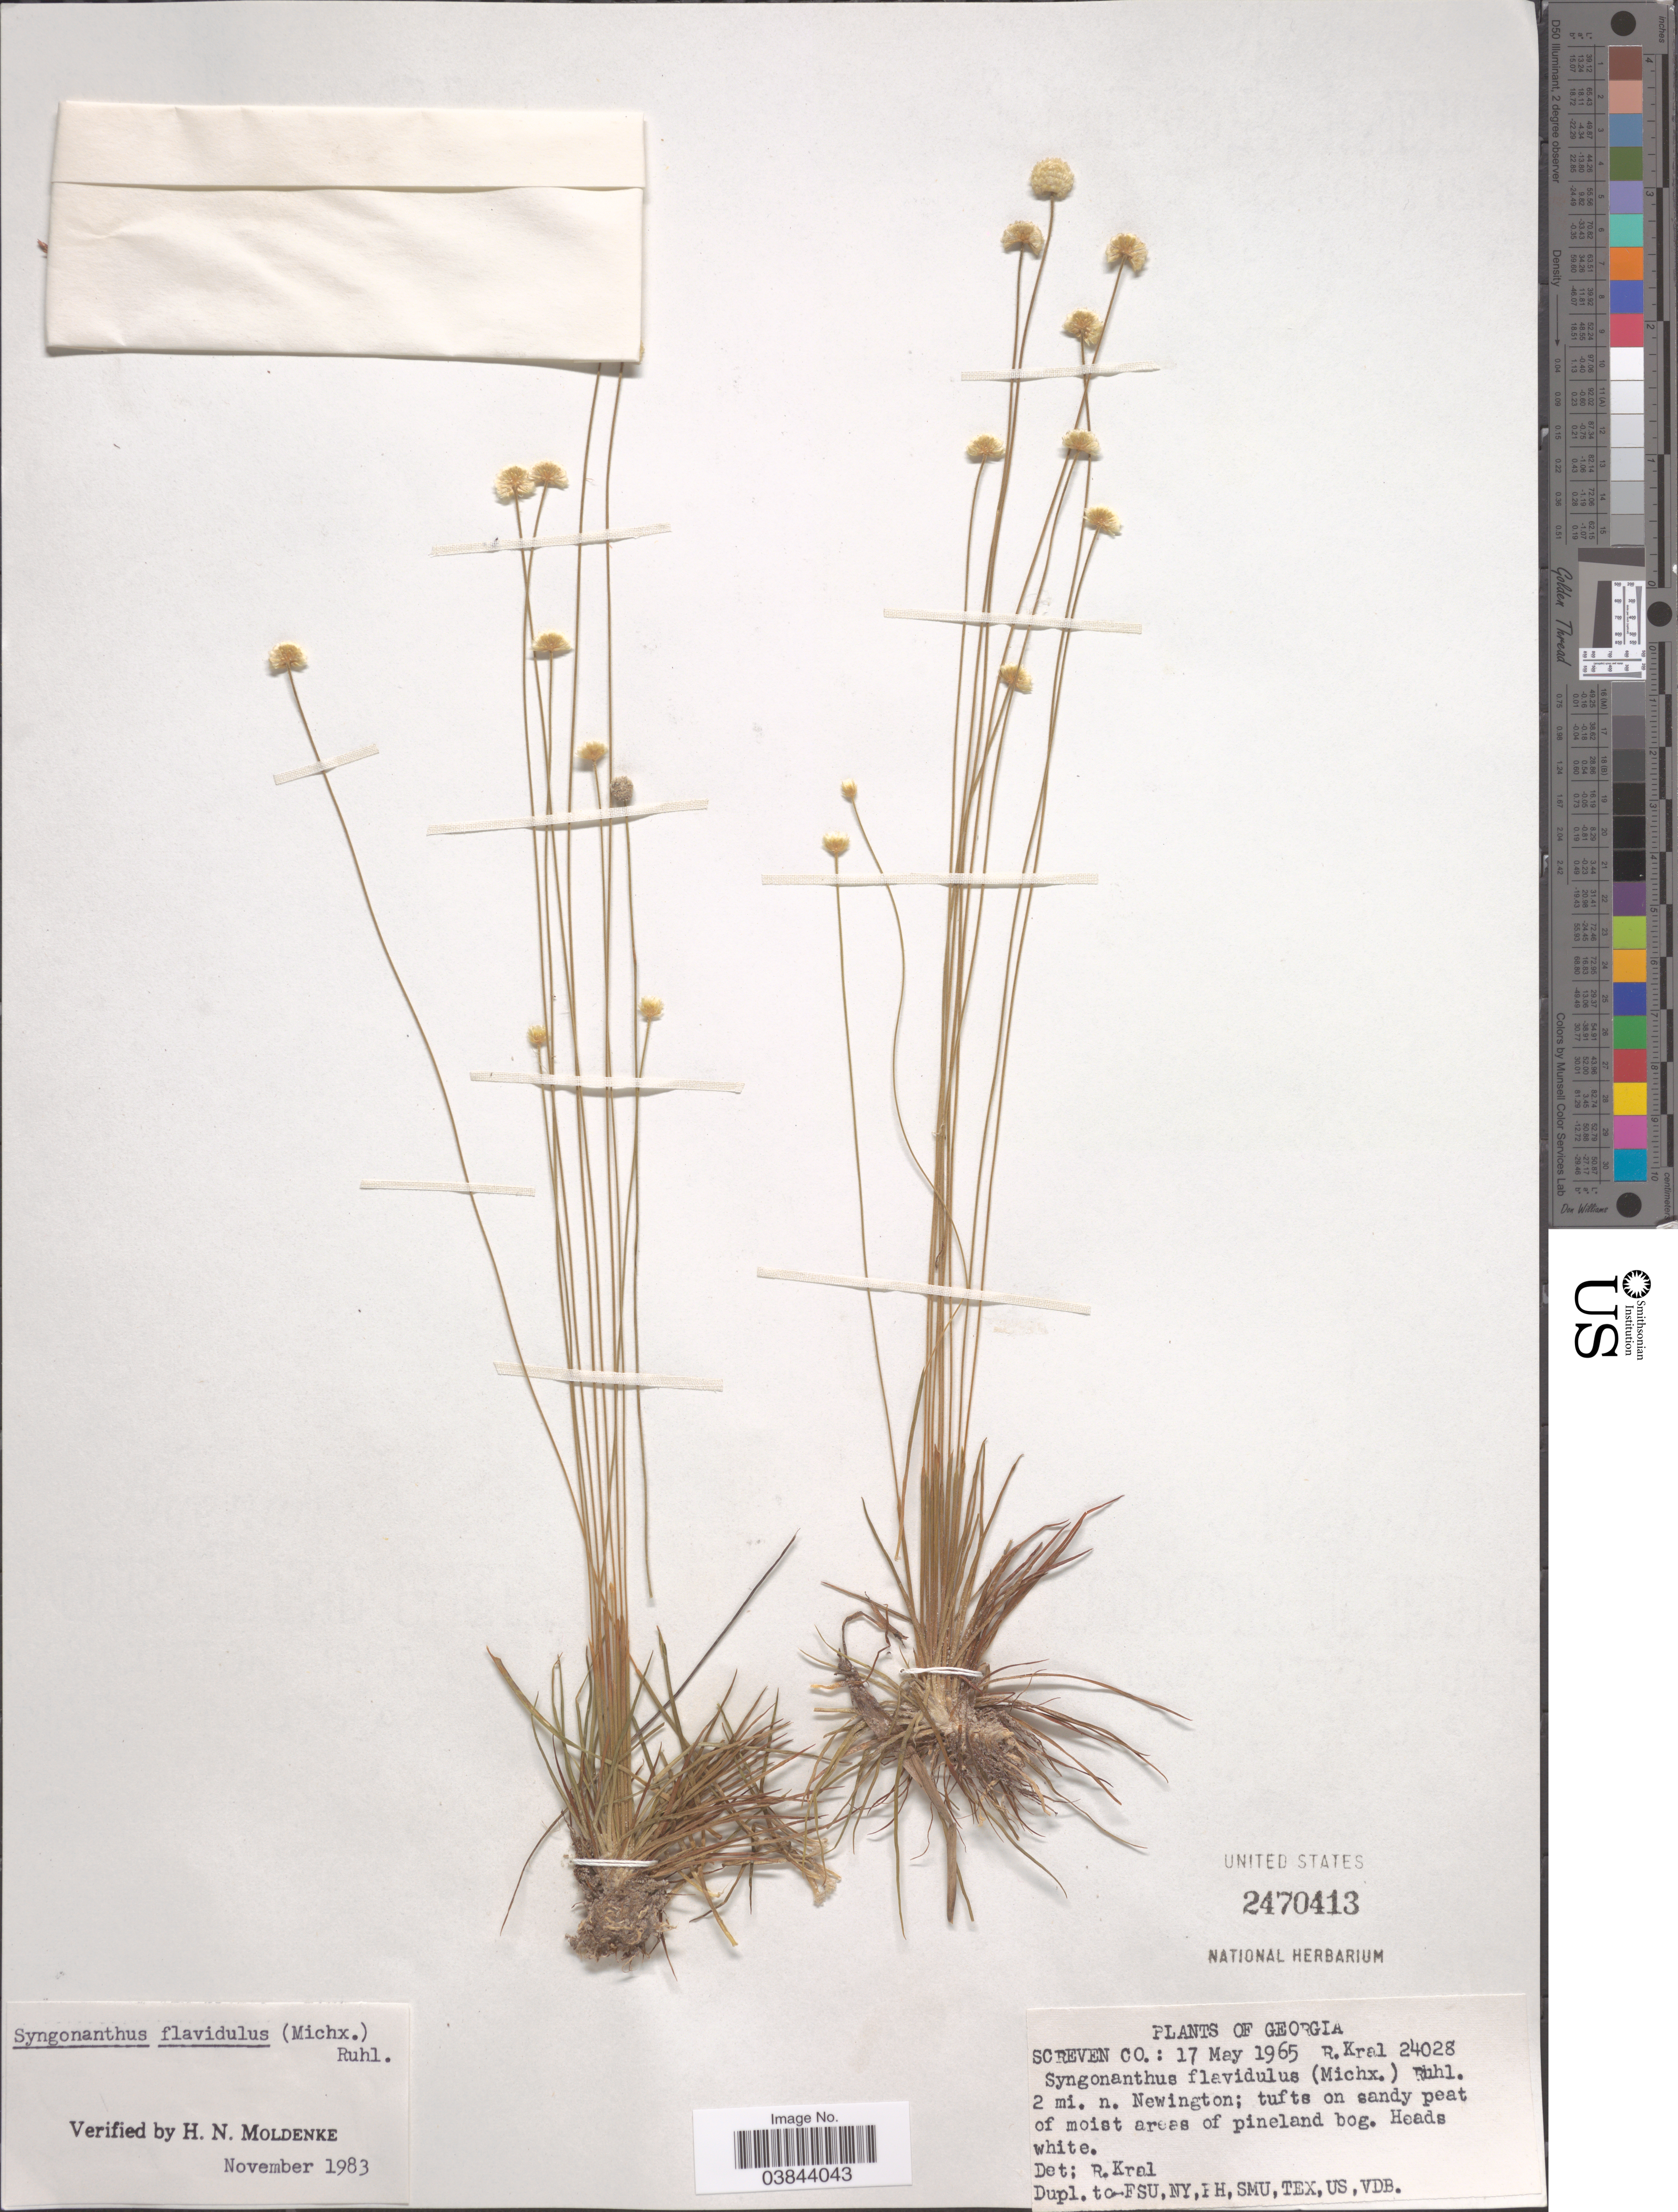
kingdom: Plantae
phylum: Tracheophyta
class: Liliopsida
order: Poales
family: Eriocaulaceae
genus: Syngonanthus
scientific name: Syngonanthus flavidulus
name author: (Michx.) Ruhland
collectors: R. Kral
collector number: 24028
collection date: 1965-05-17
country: United States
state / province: Georgia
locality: Screven Co.: 2 mi. n. Newington.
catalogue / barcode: US 2470413